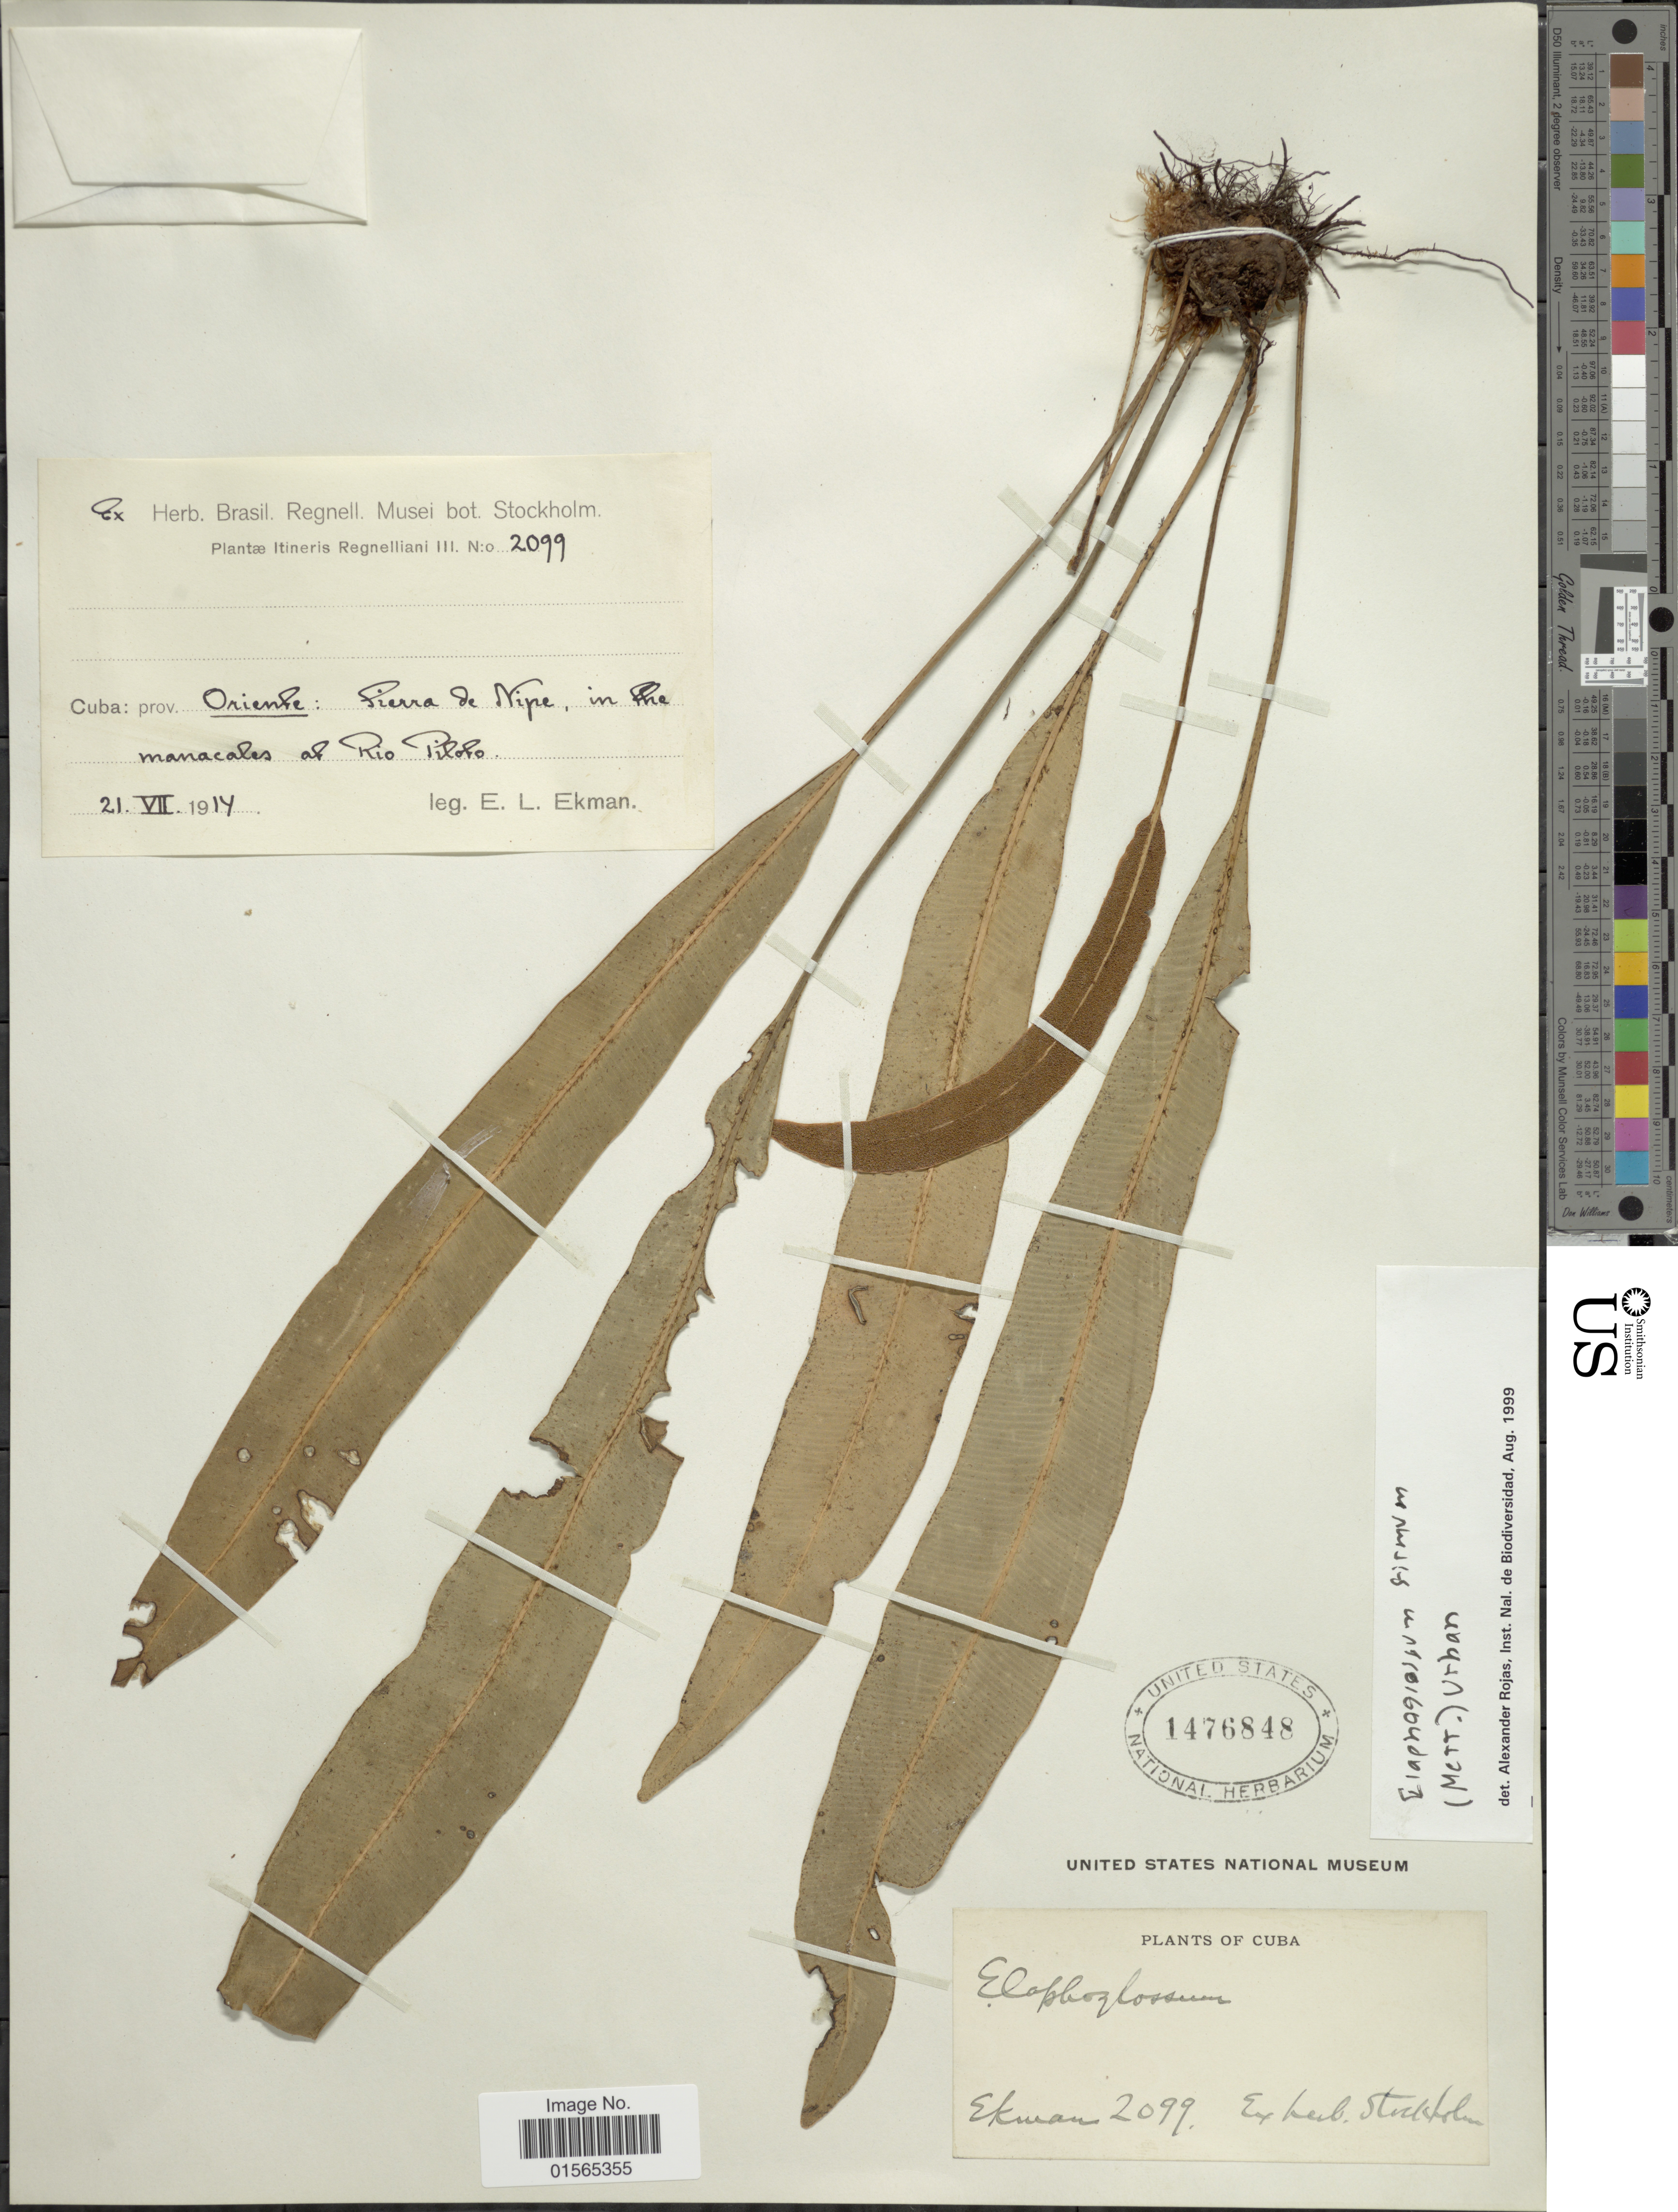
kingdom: Plantae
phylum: Tracheophyta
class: Polypodiopsida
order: Polypodiales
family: Dryopteridaceae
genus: Elaphoglossum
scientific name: Elaphoglossum firmum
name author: (Mett.) Urb.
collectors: E. L. Ekman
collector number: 2099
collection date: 1914-07-21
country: Cuba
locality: Sierra de Nipe, in the manacales at Rio Piloto. Oriente.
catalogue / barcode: US 1476848